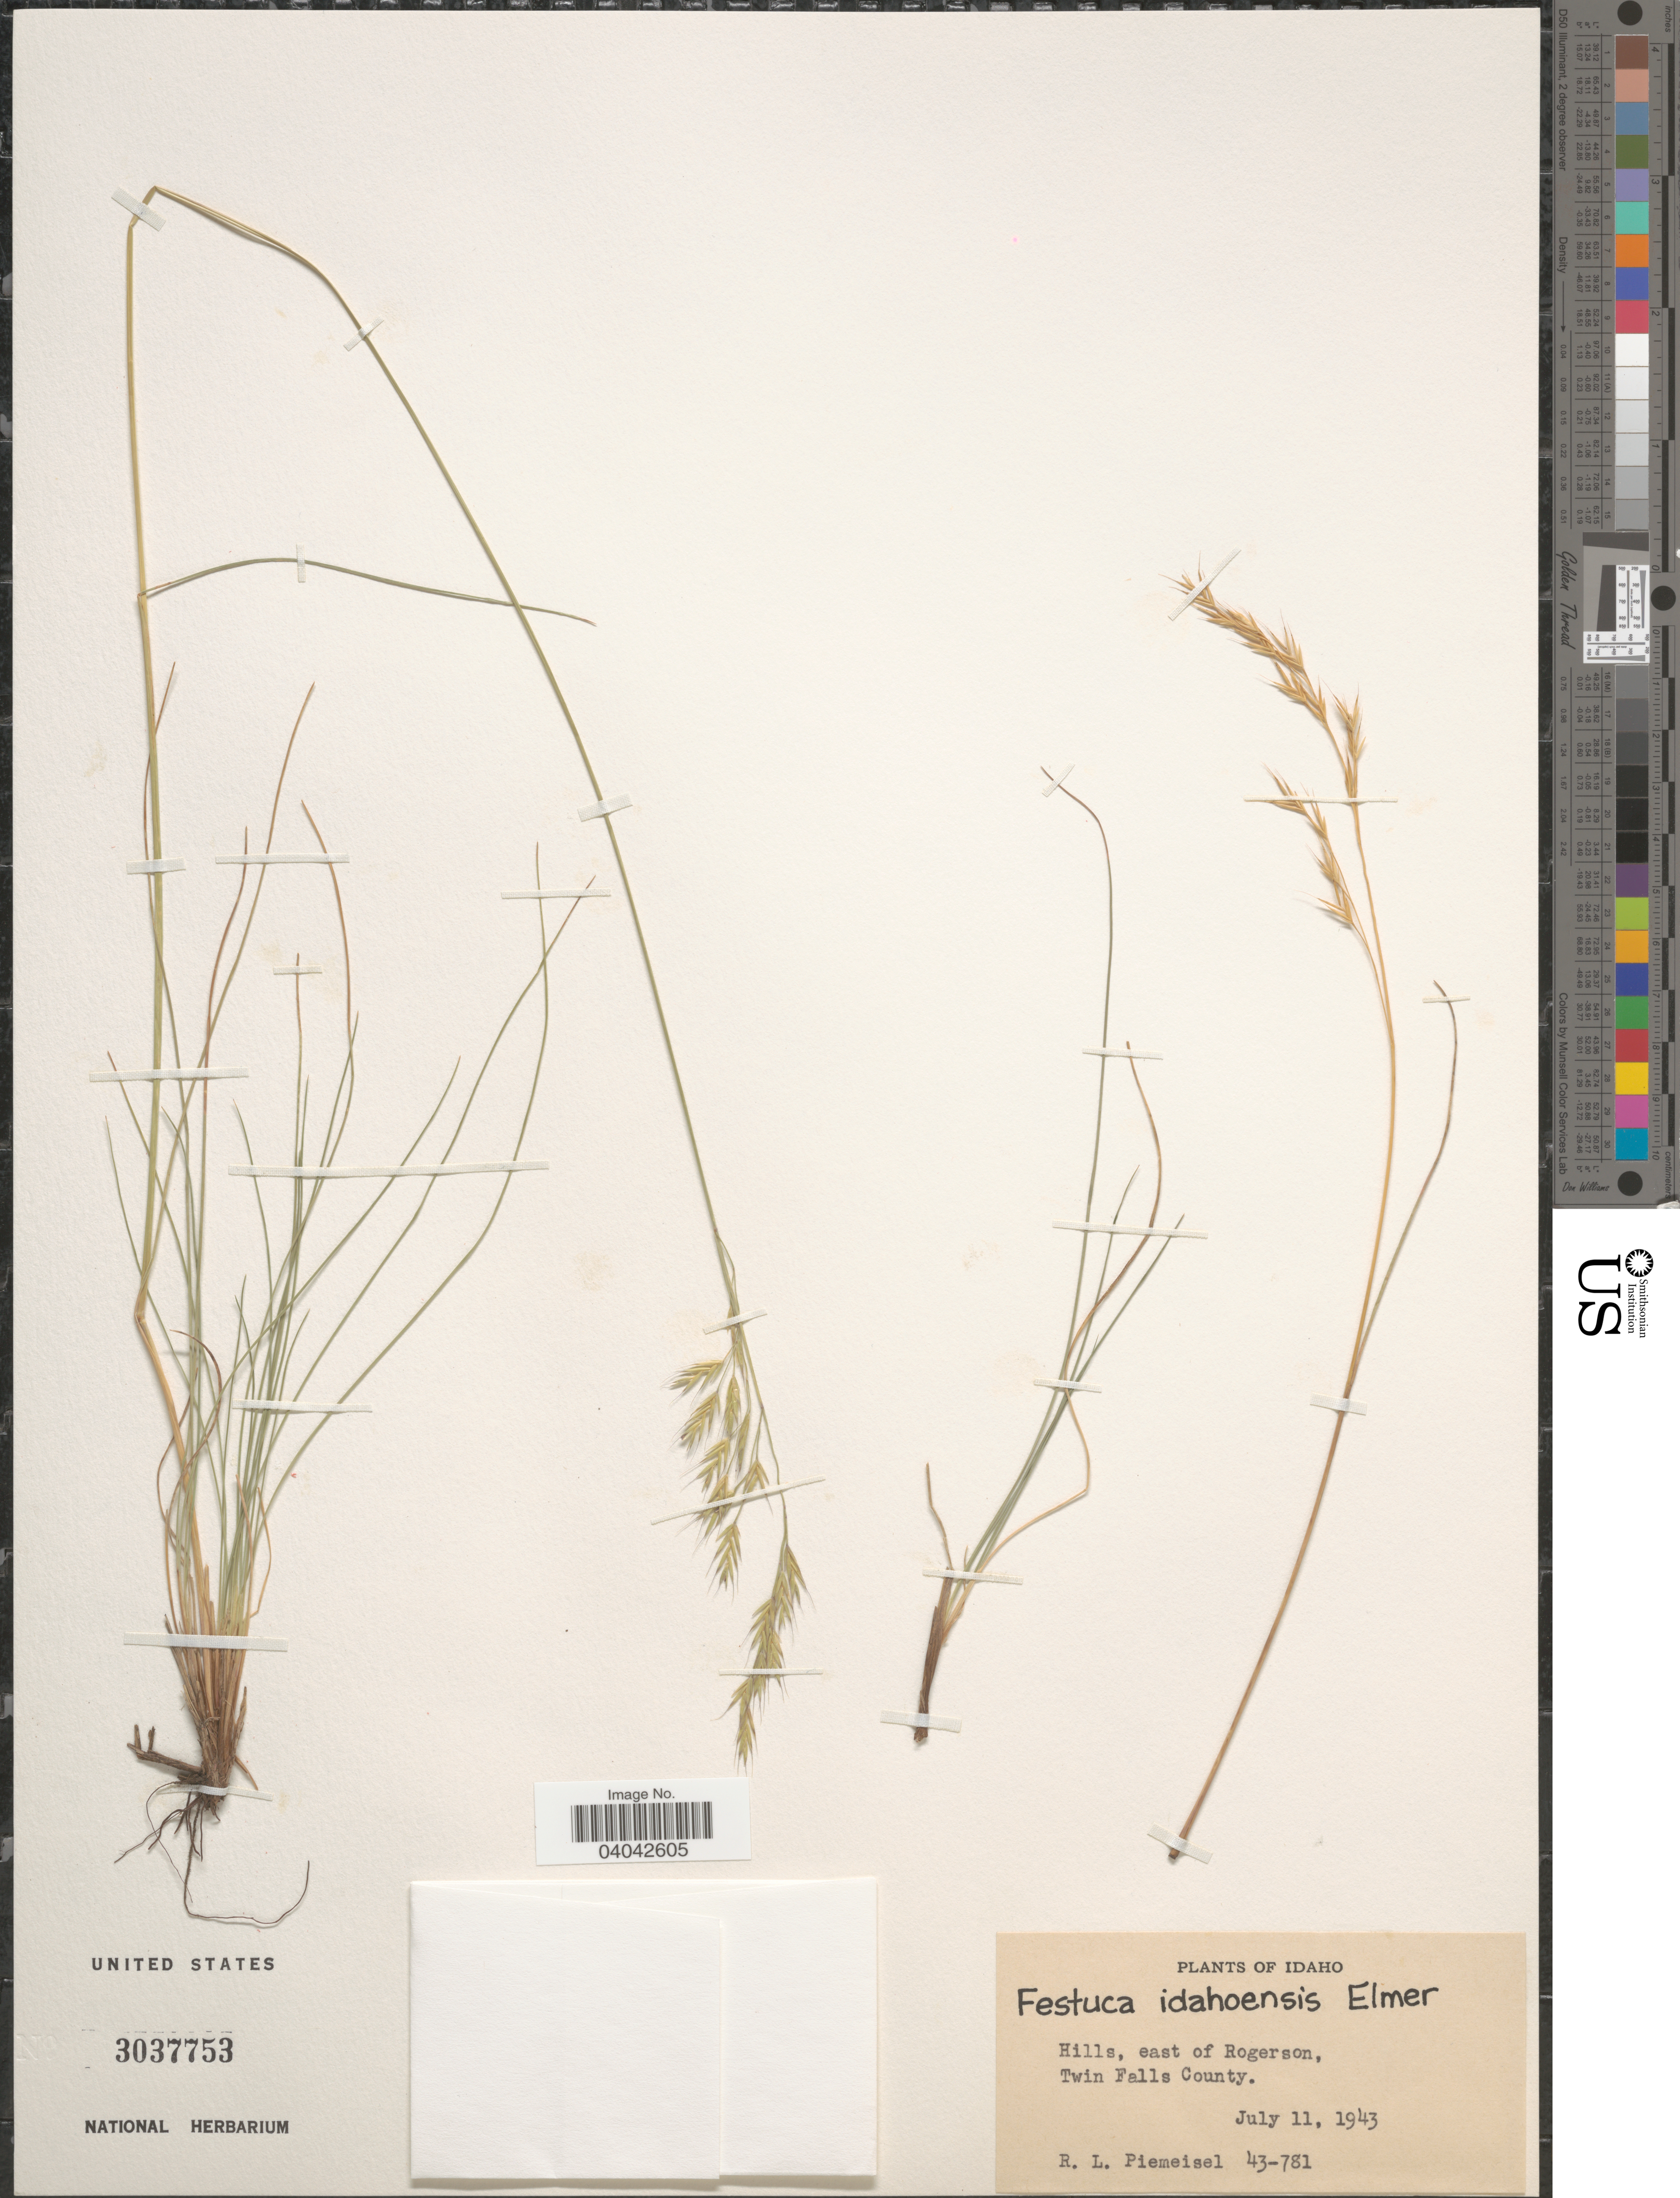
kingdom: Plantae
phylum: Tracheophyta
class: Liliopsida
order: Poales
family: Poaceae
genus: Festuca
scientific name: Festuca idahoensis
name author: Elmer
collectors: R. L. Piemeisel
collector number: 43-781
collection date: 1943-07-11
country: United States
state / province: Idaho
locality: Hills, east of Rogerson, Twin Falls County.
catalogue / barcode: US 3037753